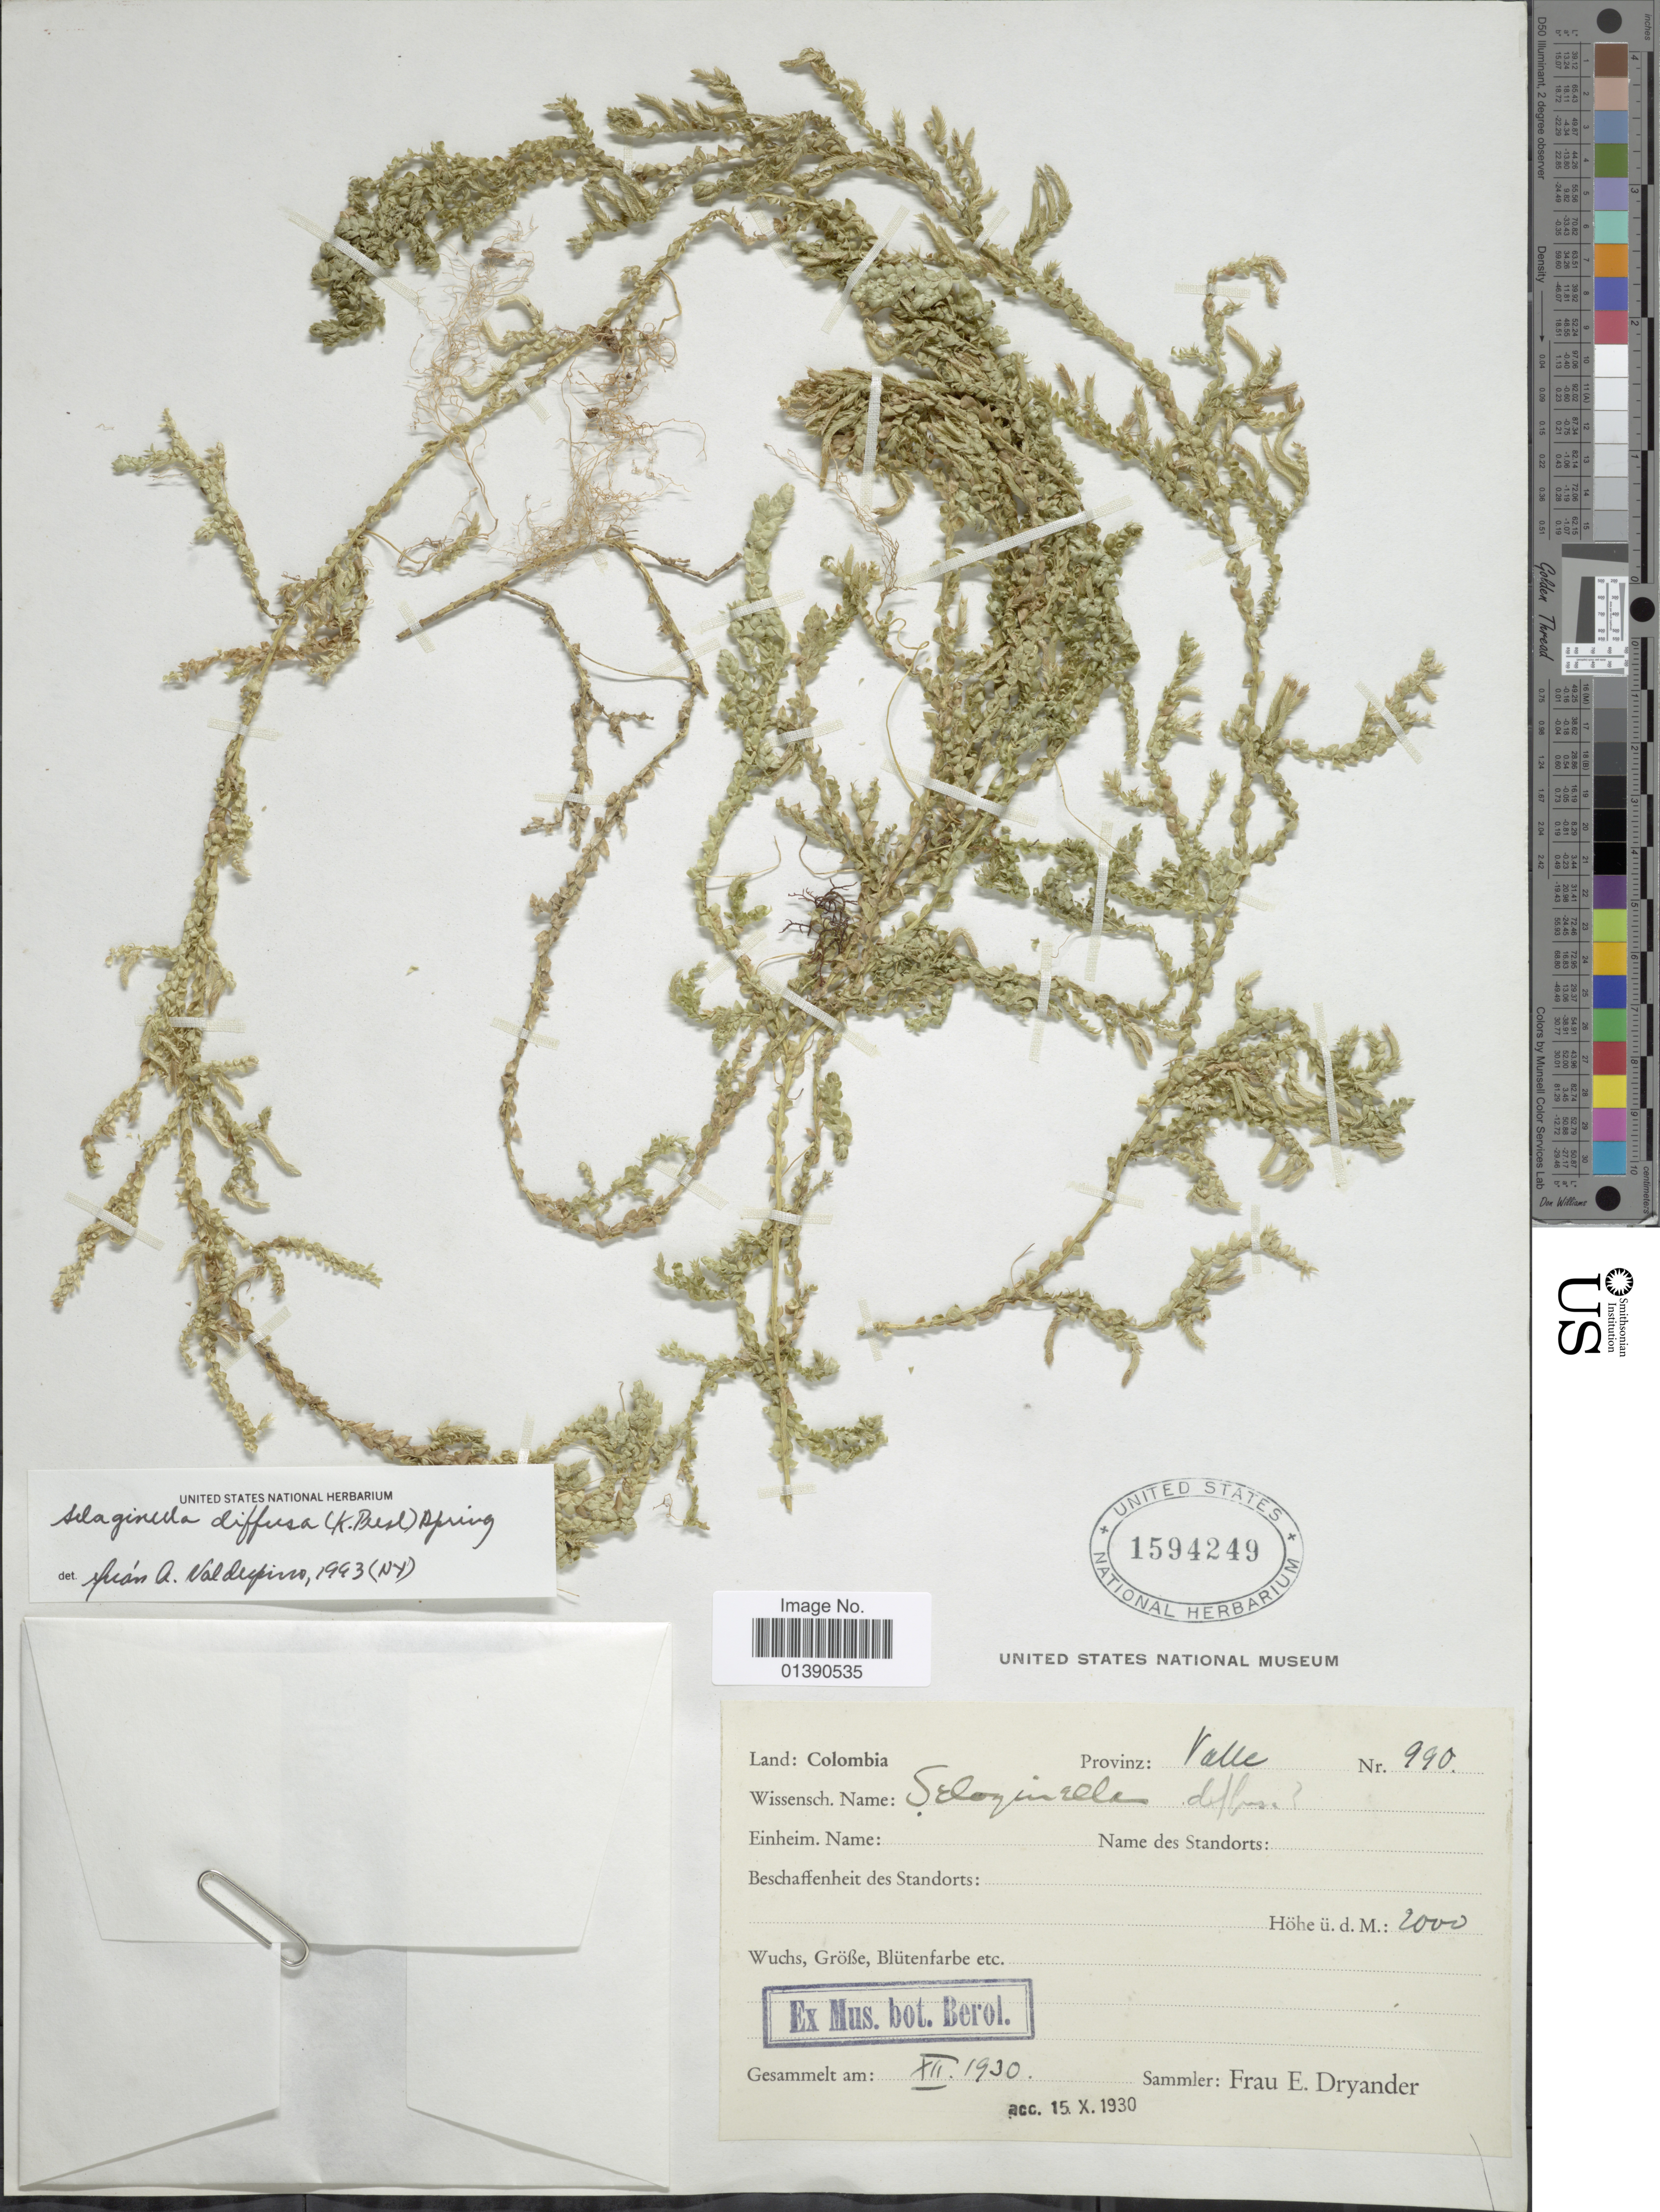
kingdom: Plantae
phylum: Tracheophyta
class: Lycopodiopsida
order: Selaginellales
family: Selaginellaceae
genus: Selaginella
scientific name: Selaginella diffusa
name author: (C. Presl) Spring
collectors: F. Dryander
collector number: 990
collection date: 1930-12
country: Colombia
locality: Provinz:Valle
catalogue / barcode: US 1594249